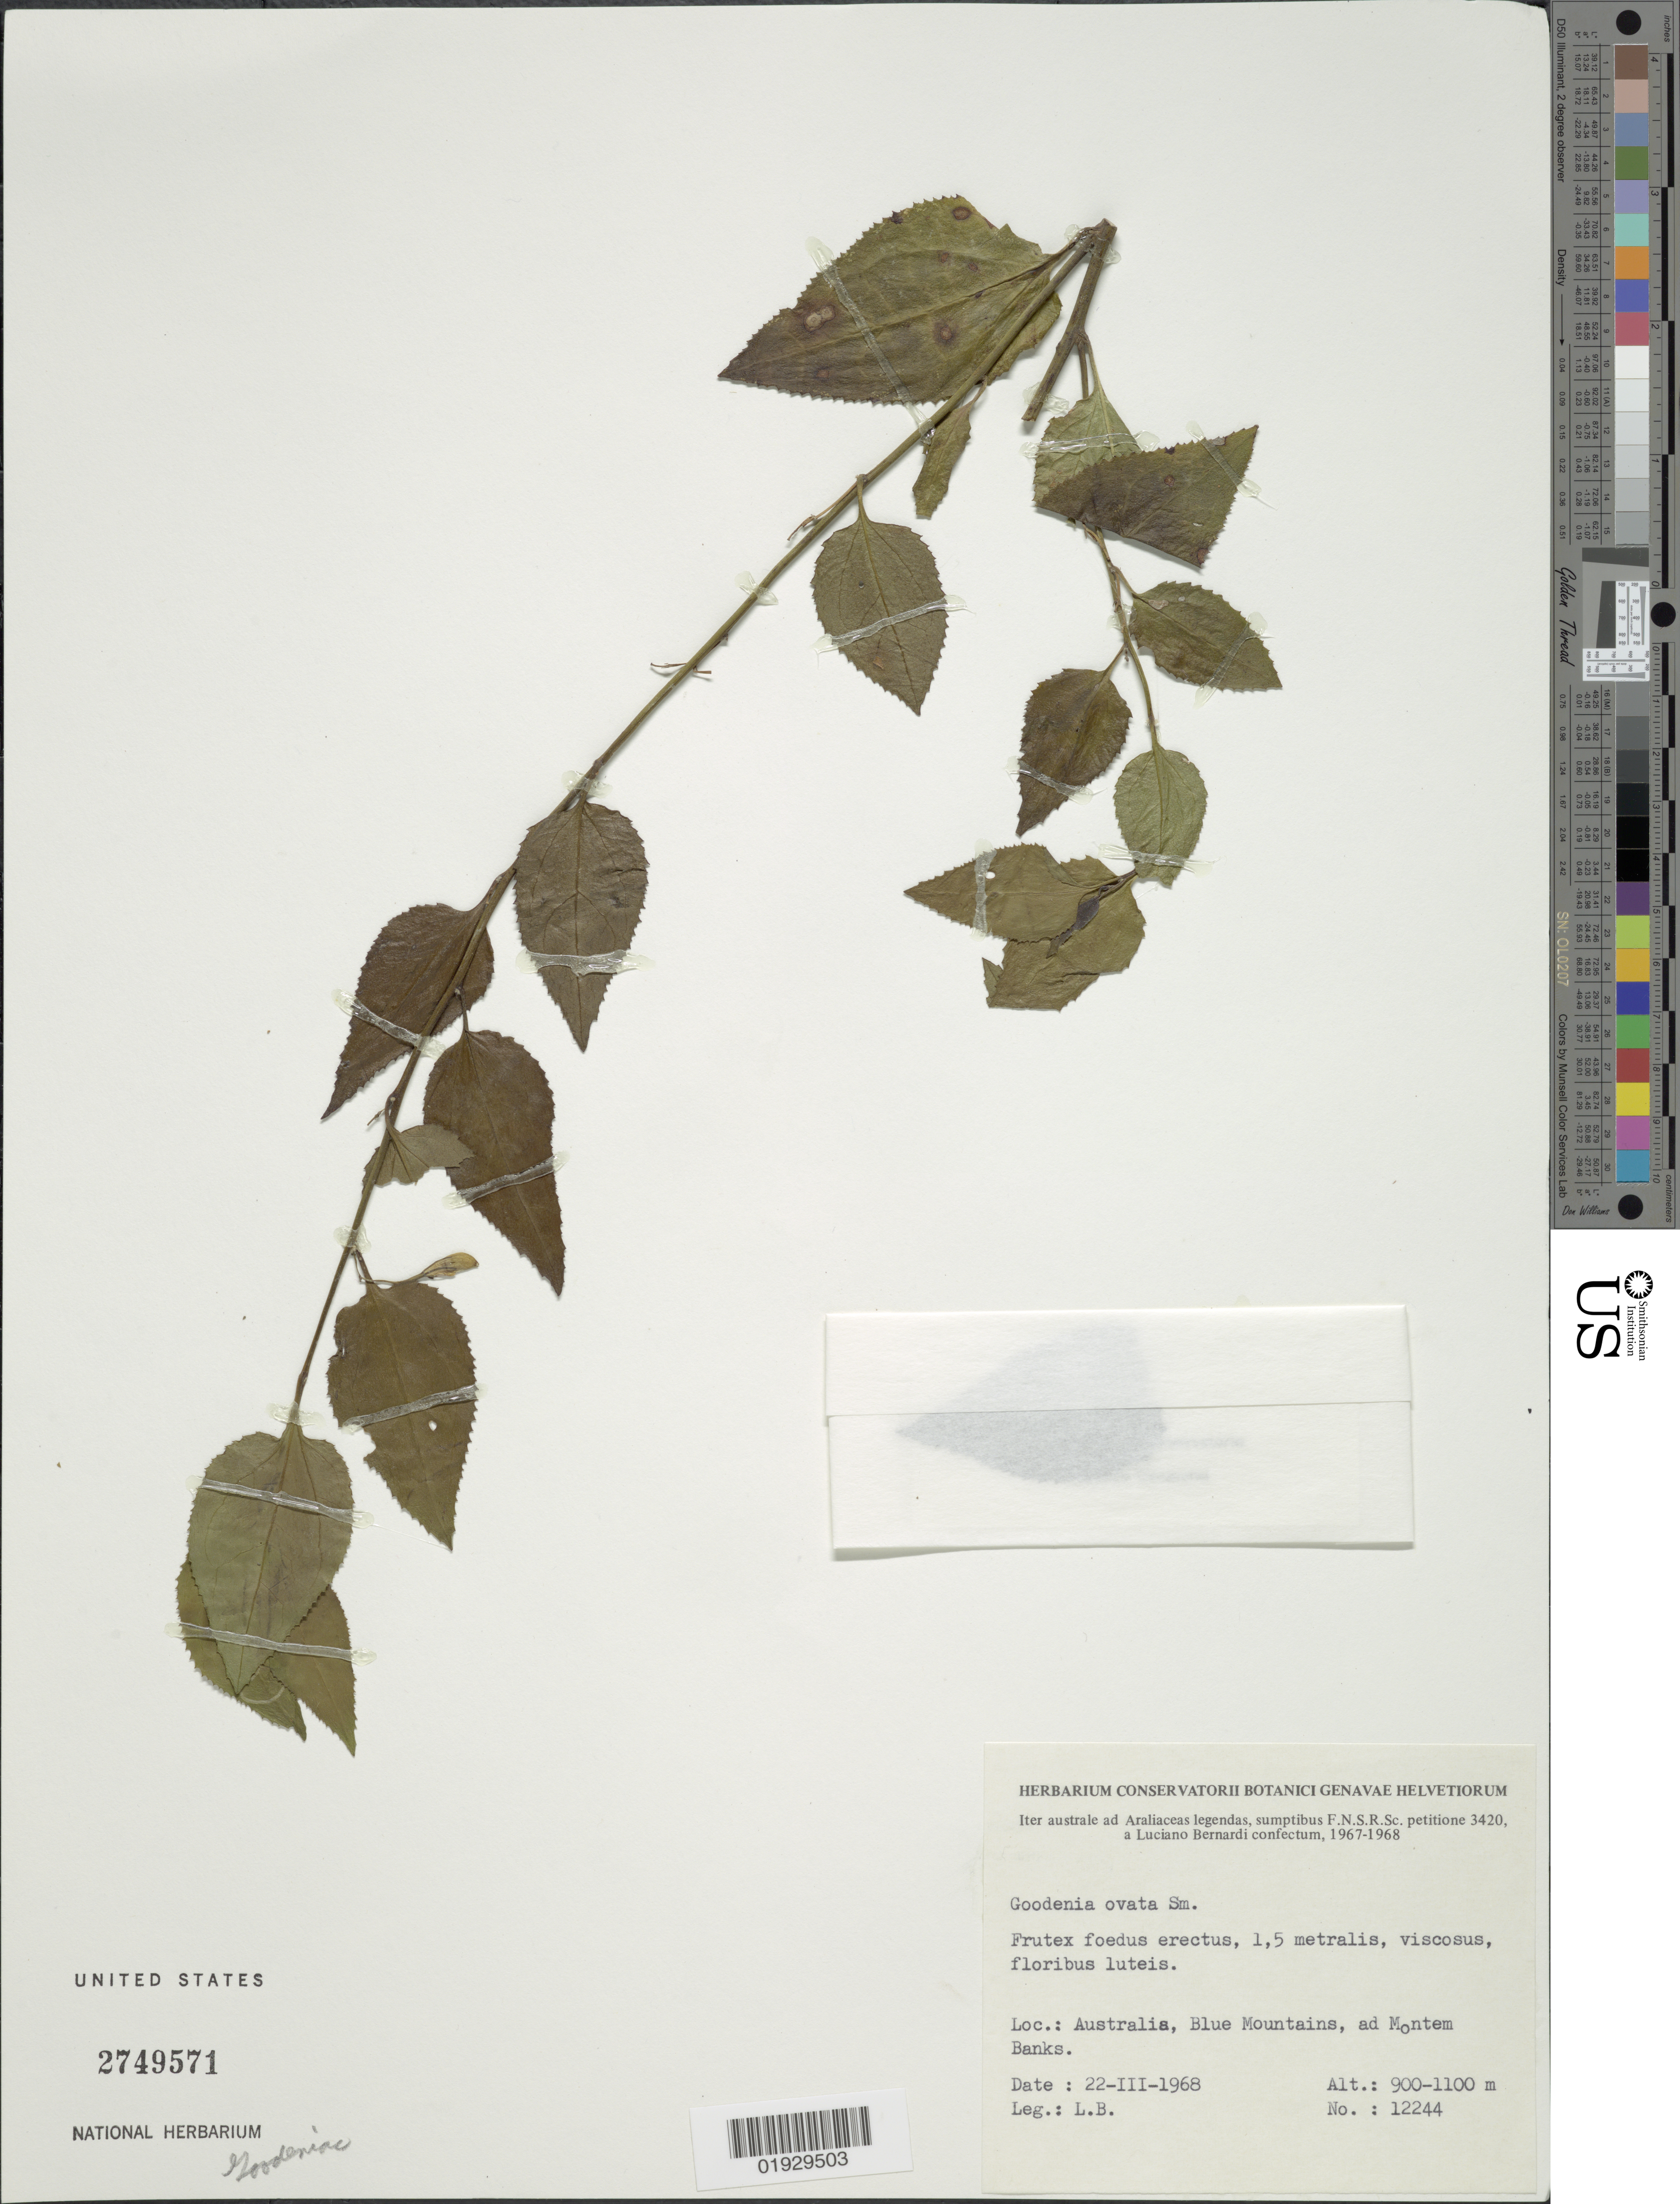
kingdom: Plantae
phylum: Tracheophyta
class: Magnoliopsida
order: Asterales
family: Goodeniaceae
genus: Goodenia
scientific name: Goodenia ovata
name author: Sm.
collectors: L. Bernardi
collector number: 12244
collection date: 1968-03-22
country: Australia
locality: Blue Mountains, ad Montem Banks.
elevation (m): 900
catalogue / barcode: US 2749571